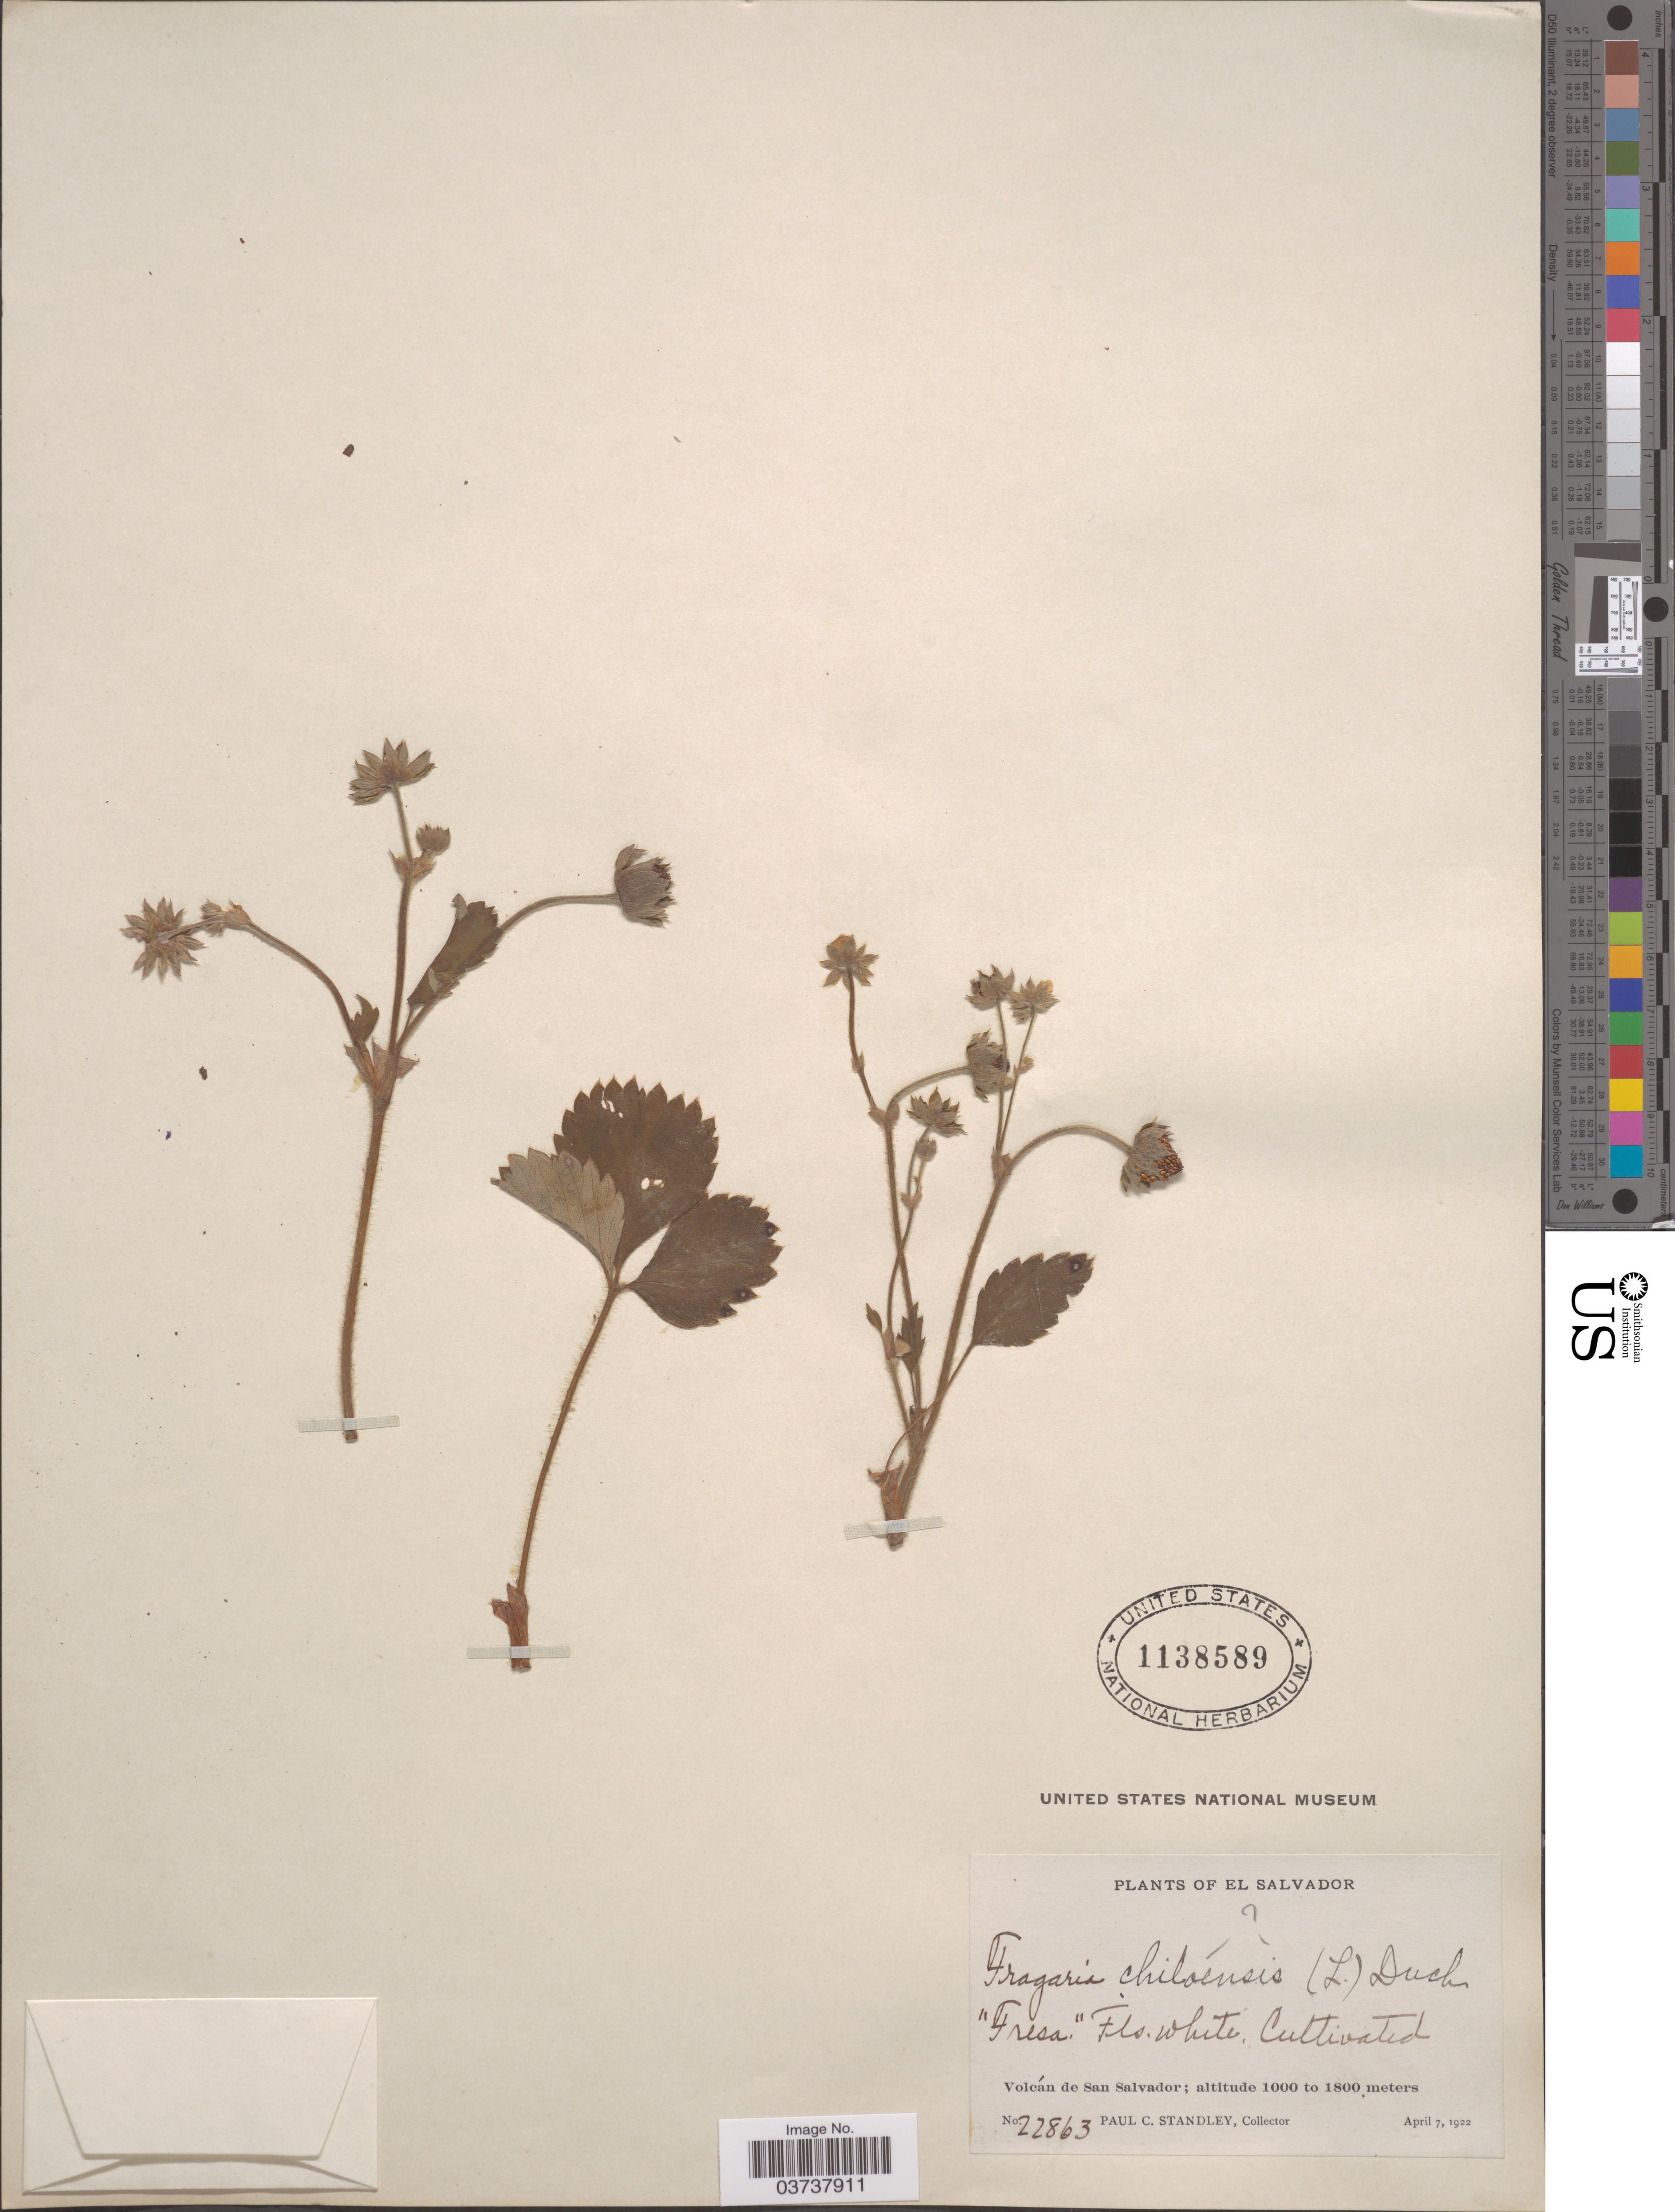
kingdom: Plantae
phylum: Tracheophyta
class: Magnoliopsida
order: Rosales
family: Rosaceae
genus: Fragaria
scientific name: Fragaria sp.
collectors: P. C. Standley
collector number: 22863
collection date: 1922-04-07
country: El Salvador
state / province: San Salvador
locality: Volcán de San Salvador.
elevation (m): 1000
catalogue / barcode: US 1138589